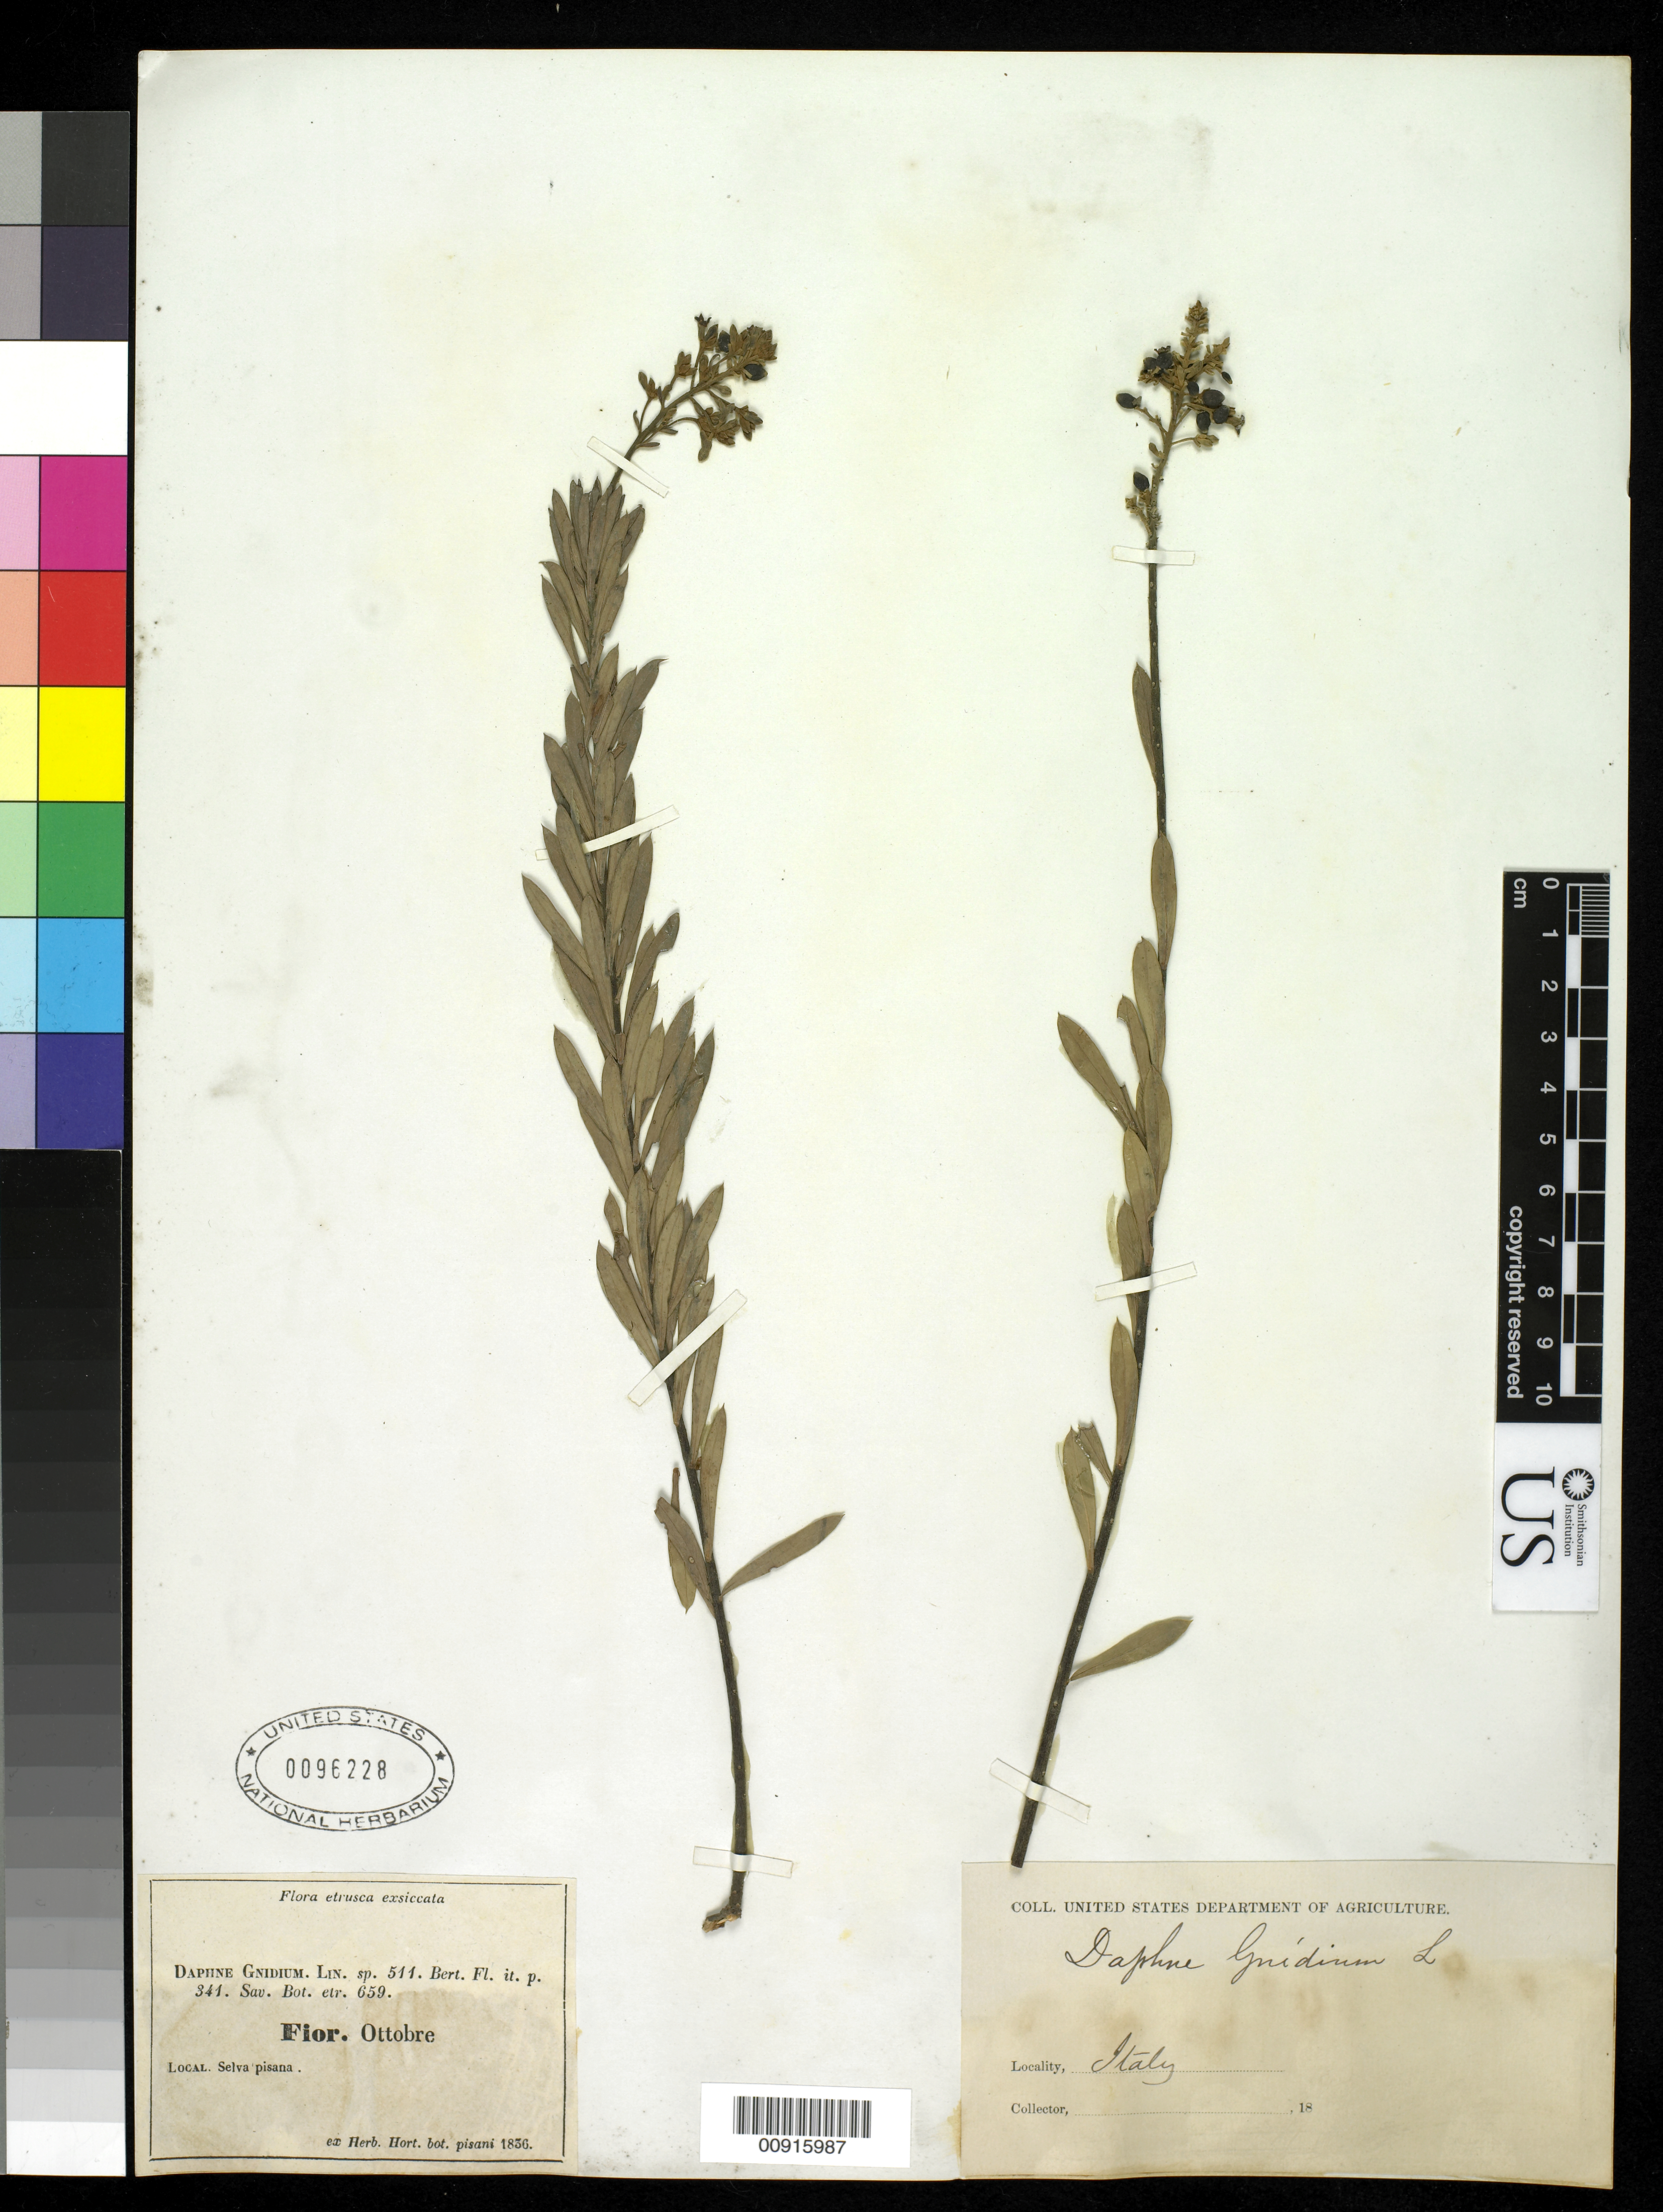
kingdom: Plantae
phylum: Tracheophyta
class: Magnoliopsida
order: Malvales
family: Thymelaeaceae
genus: Daphne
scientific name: Daphne gnidium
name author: L.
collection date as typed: Oct 1836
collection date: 1836-10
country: Italy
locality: Selva pisana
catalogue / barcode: US 96228